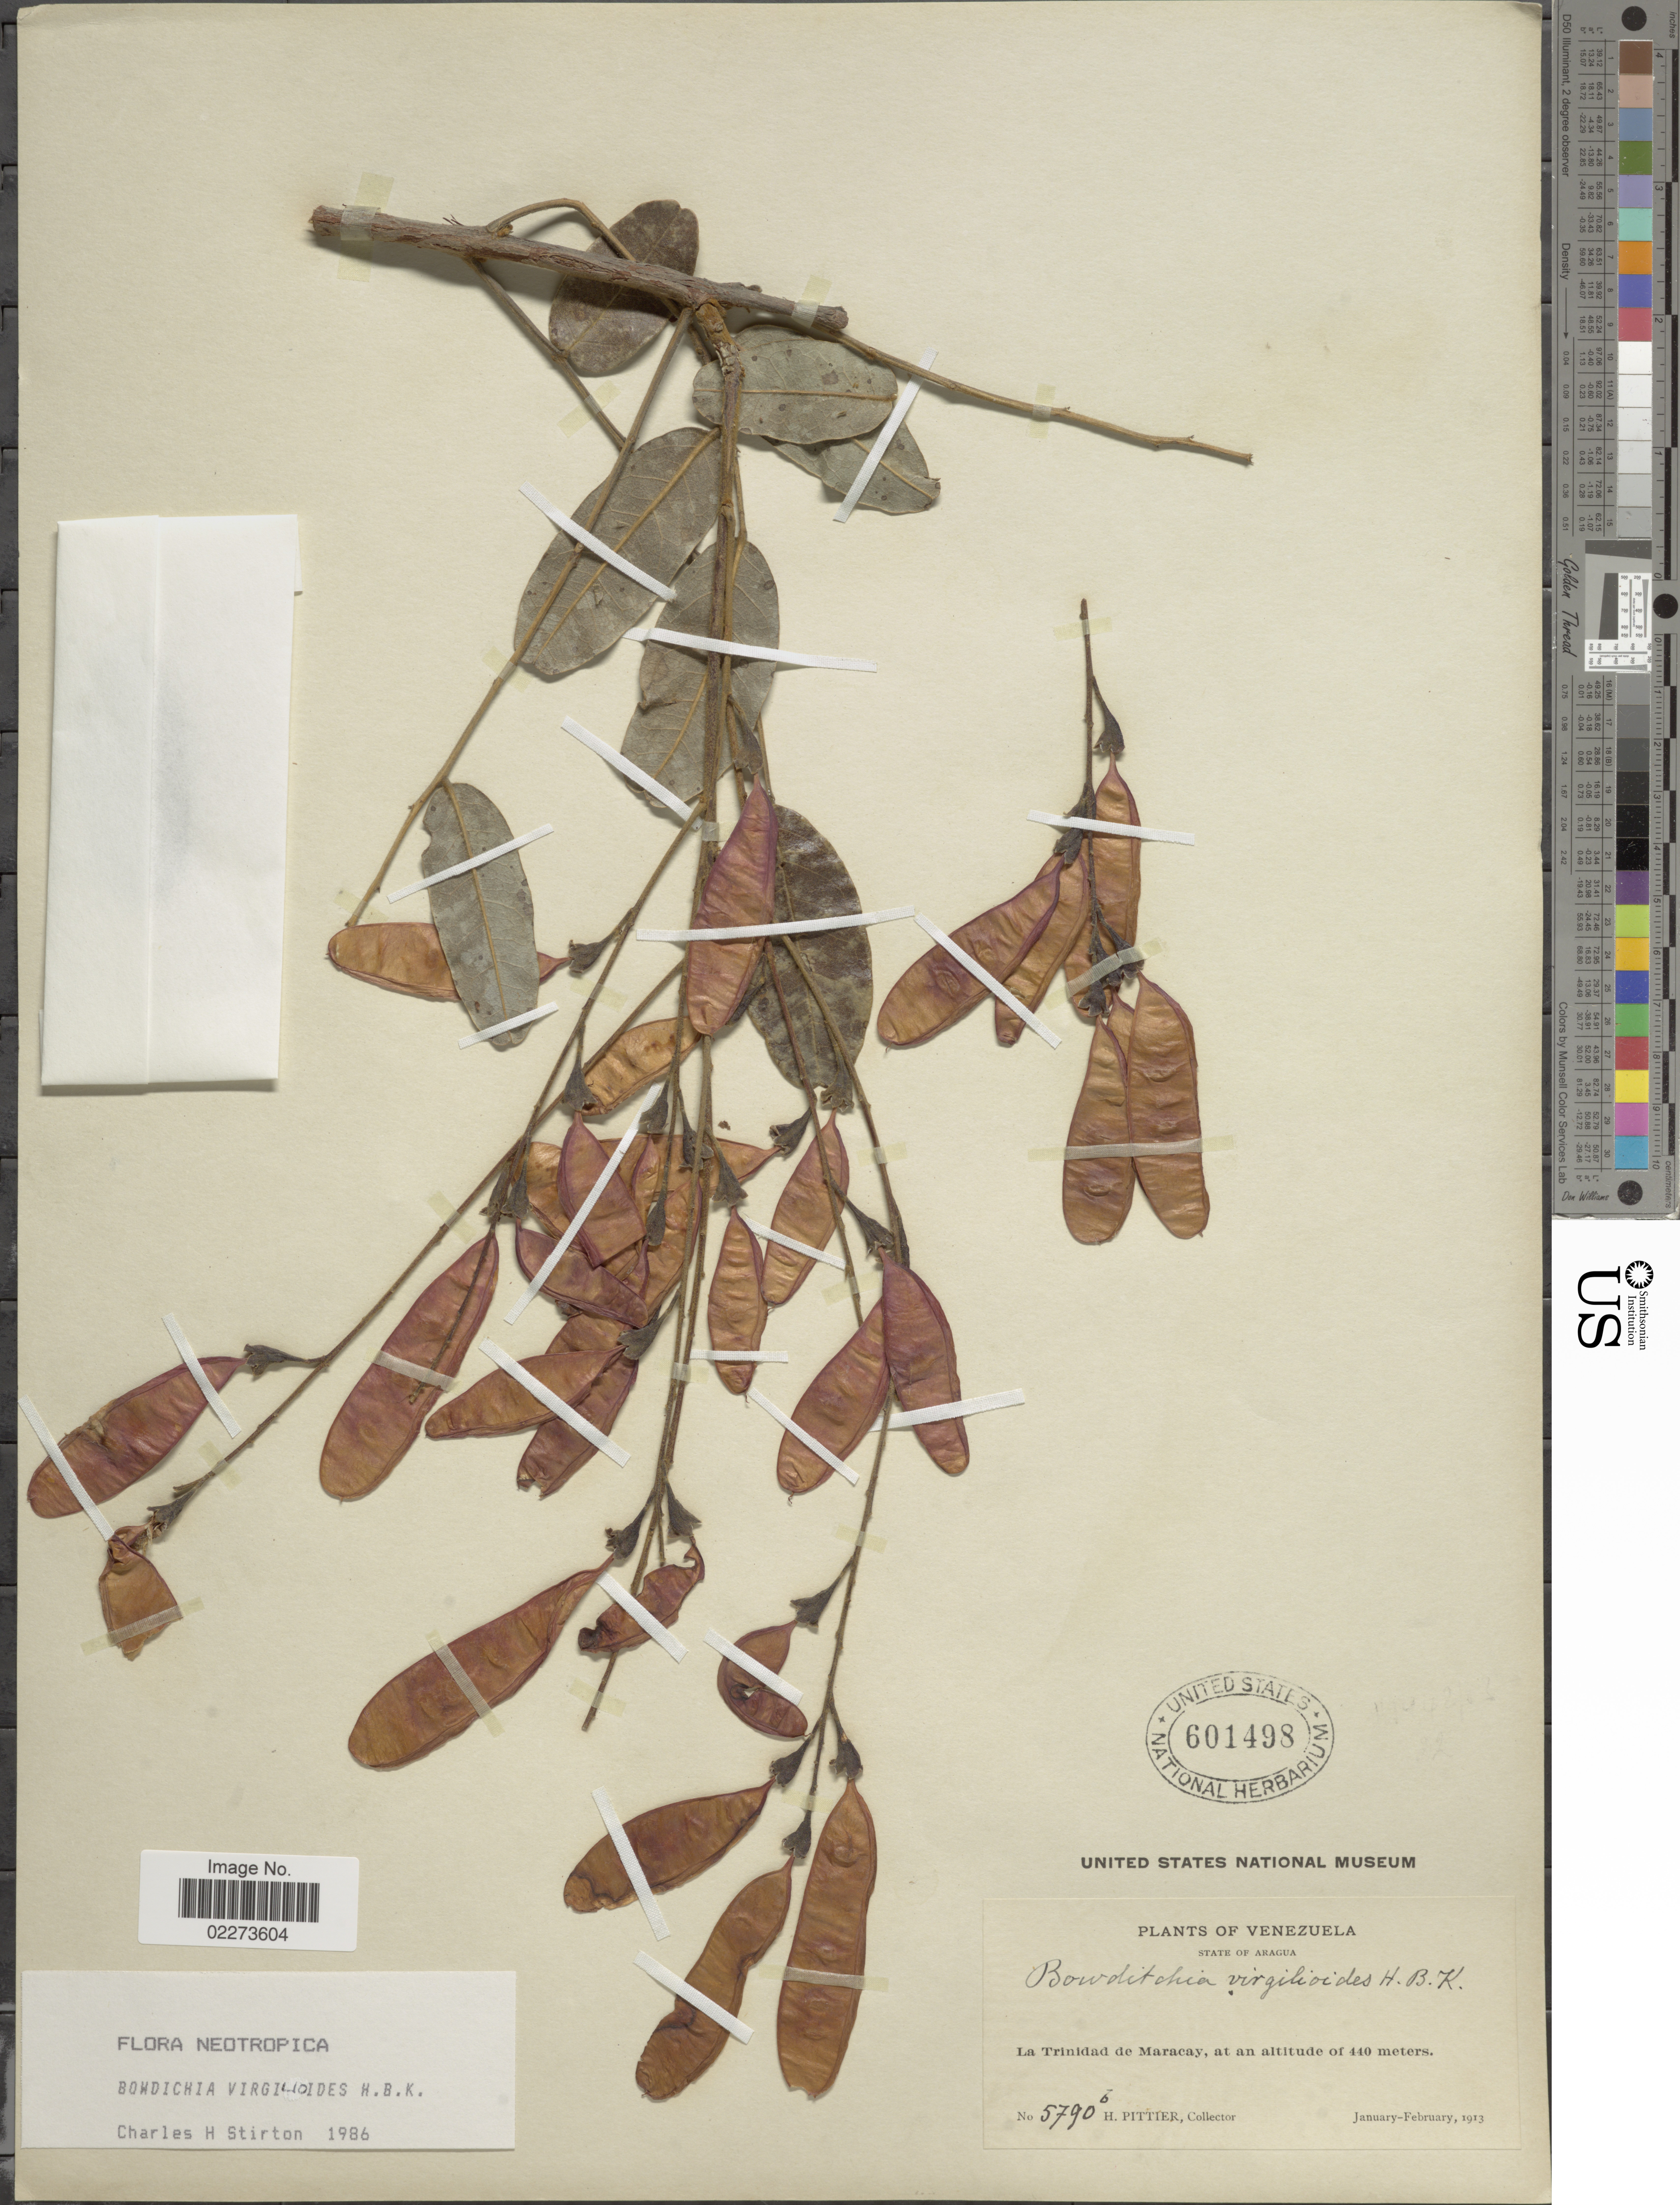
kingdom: Plantae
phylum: Tracheophyta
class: Magnoliopsida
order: Fabales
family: Fabaceae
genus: Bowdichia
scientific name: Bowdichia virgilioides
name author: Kunth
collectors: H. F. Pittier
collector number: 5790b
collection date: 1913-01/1913-02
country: Venezuela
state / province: Aragua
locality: La Trinidad de Maracay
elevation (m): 440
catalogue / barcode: US 601498